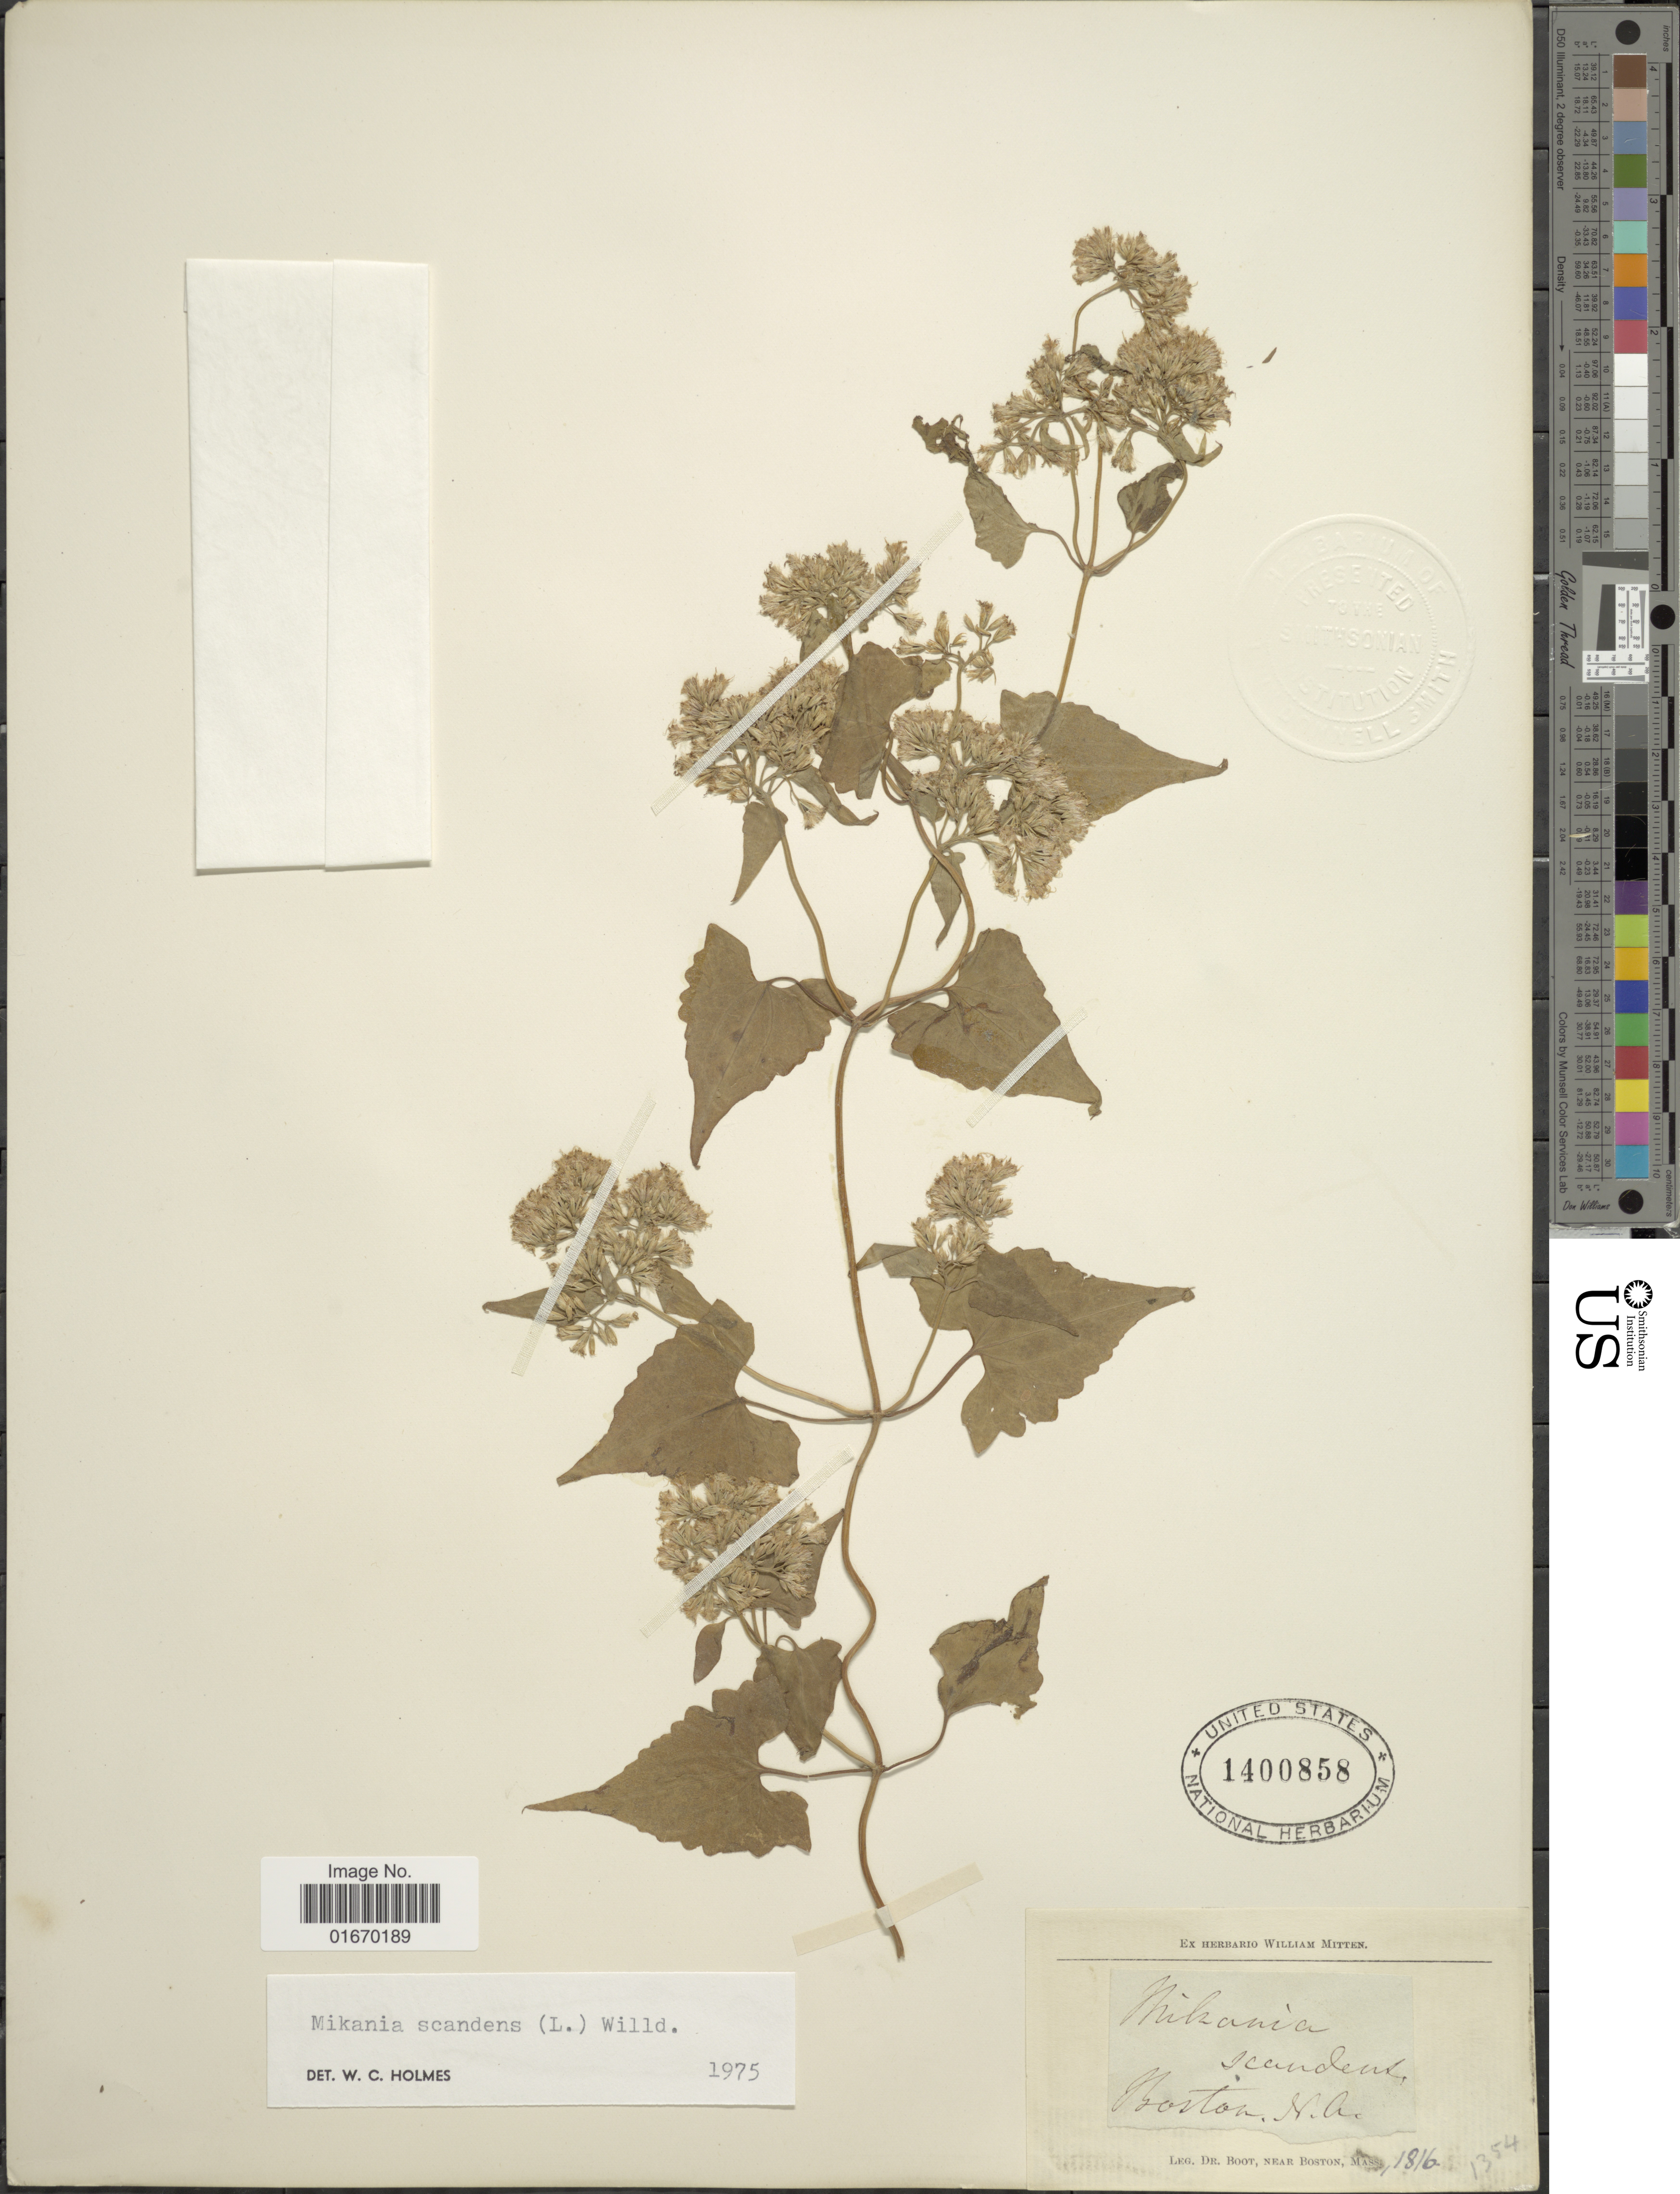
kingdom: Plantae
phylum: Tracheophyta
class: Magnoliopsida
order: Asterales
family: Asteraceae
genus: Mikania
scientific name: Mikania scandens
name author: (L.) Willd.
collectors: Boot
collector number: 1354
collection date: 1816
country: United States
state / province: Massachusetts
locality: Near Boston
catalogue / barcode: US 1400858